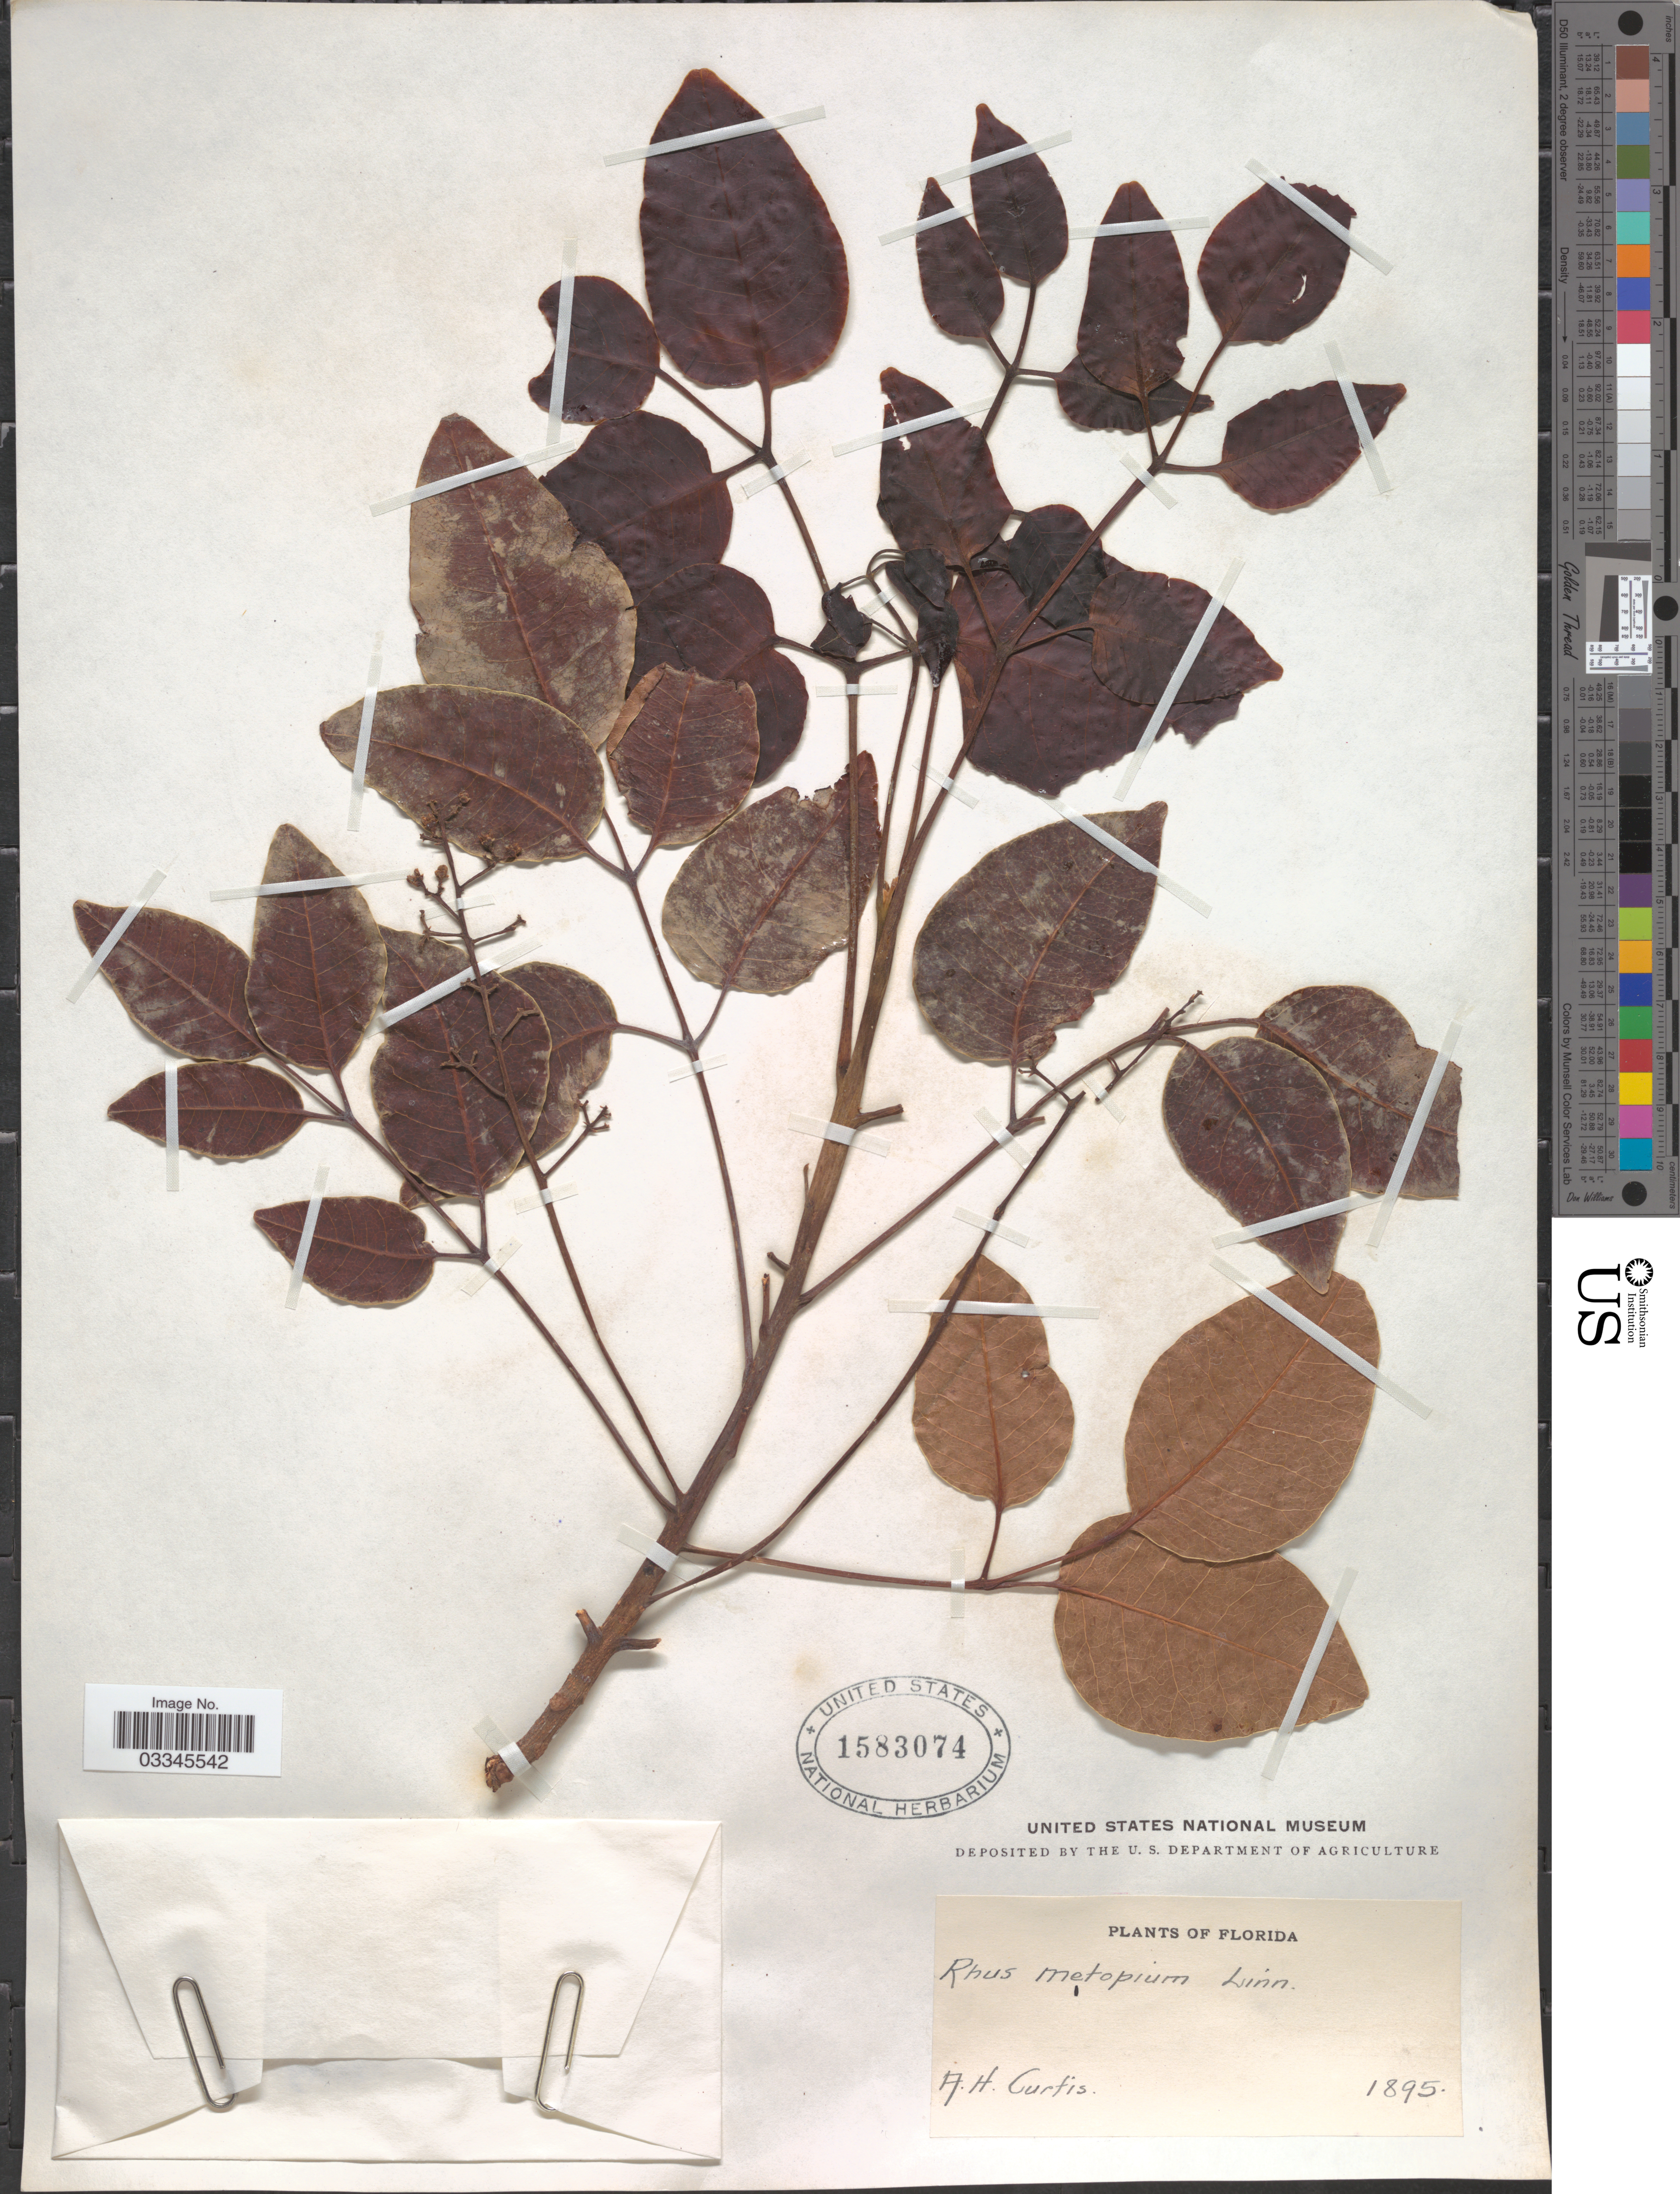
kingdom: Plantae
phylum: Tracheophyta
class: Magnoliopsida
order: Sapindales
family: Anacardiaceae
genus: Metopium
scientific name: Metopium toxiferum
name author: (L.) Krug & Urb.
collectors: A. Curtis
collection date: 1895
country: United States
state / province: Florida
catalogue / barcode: US 1583074